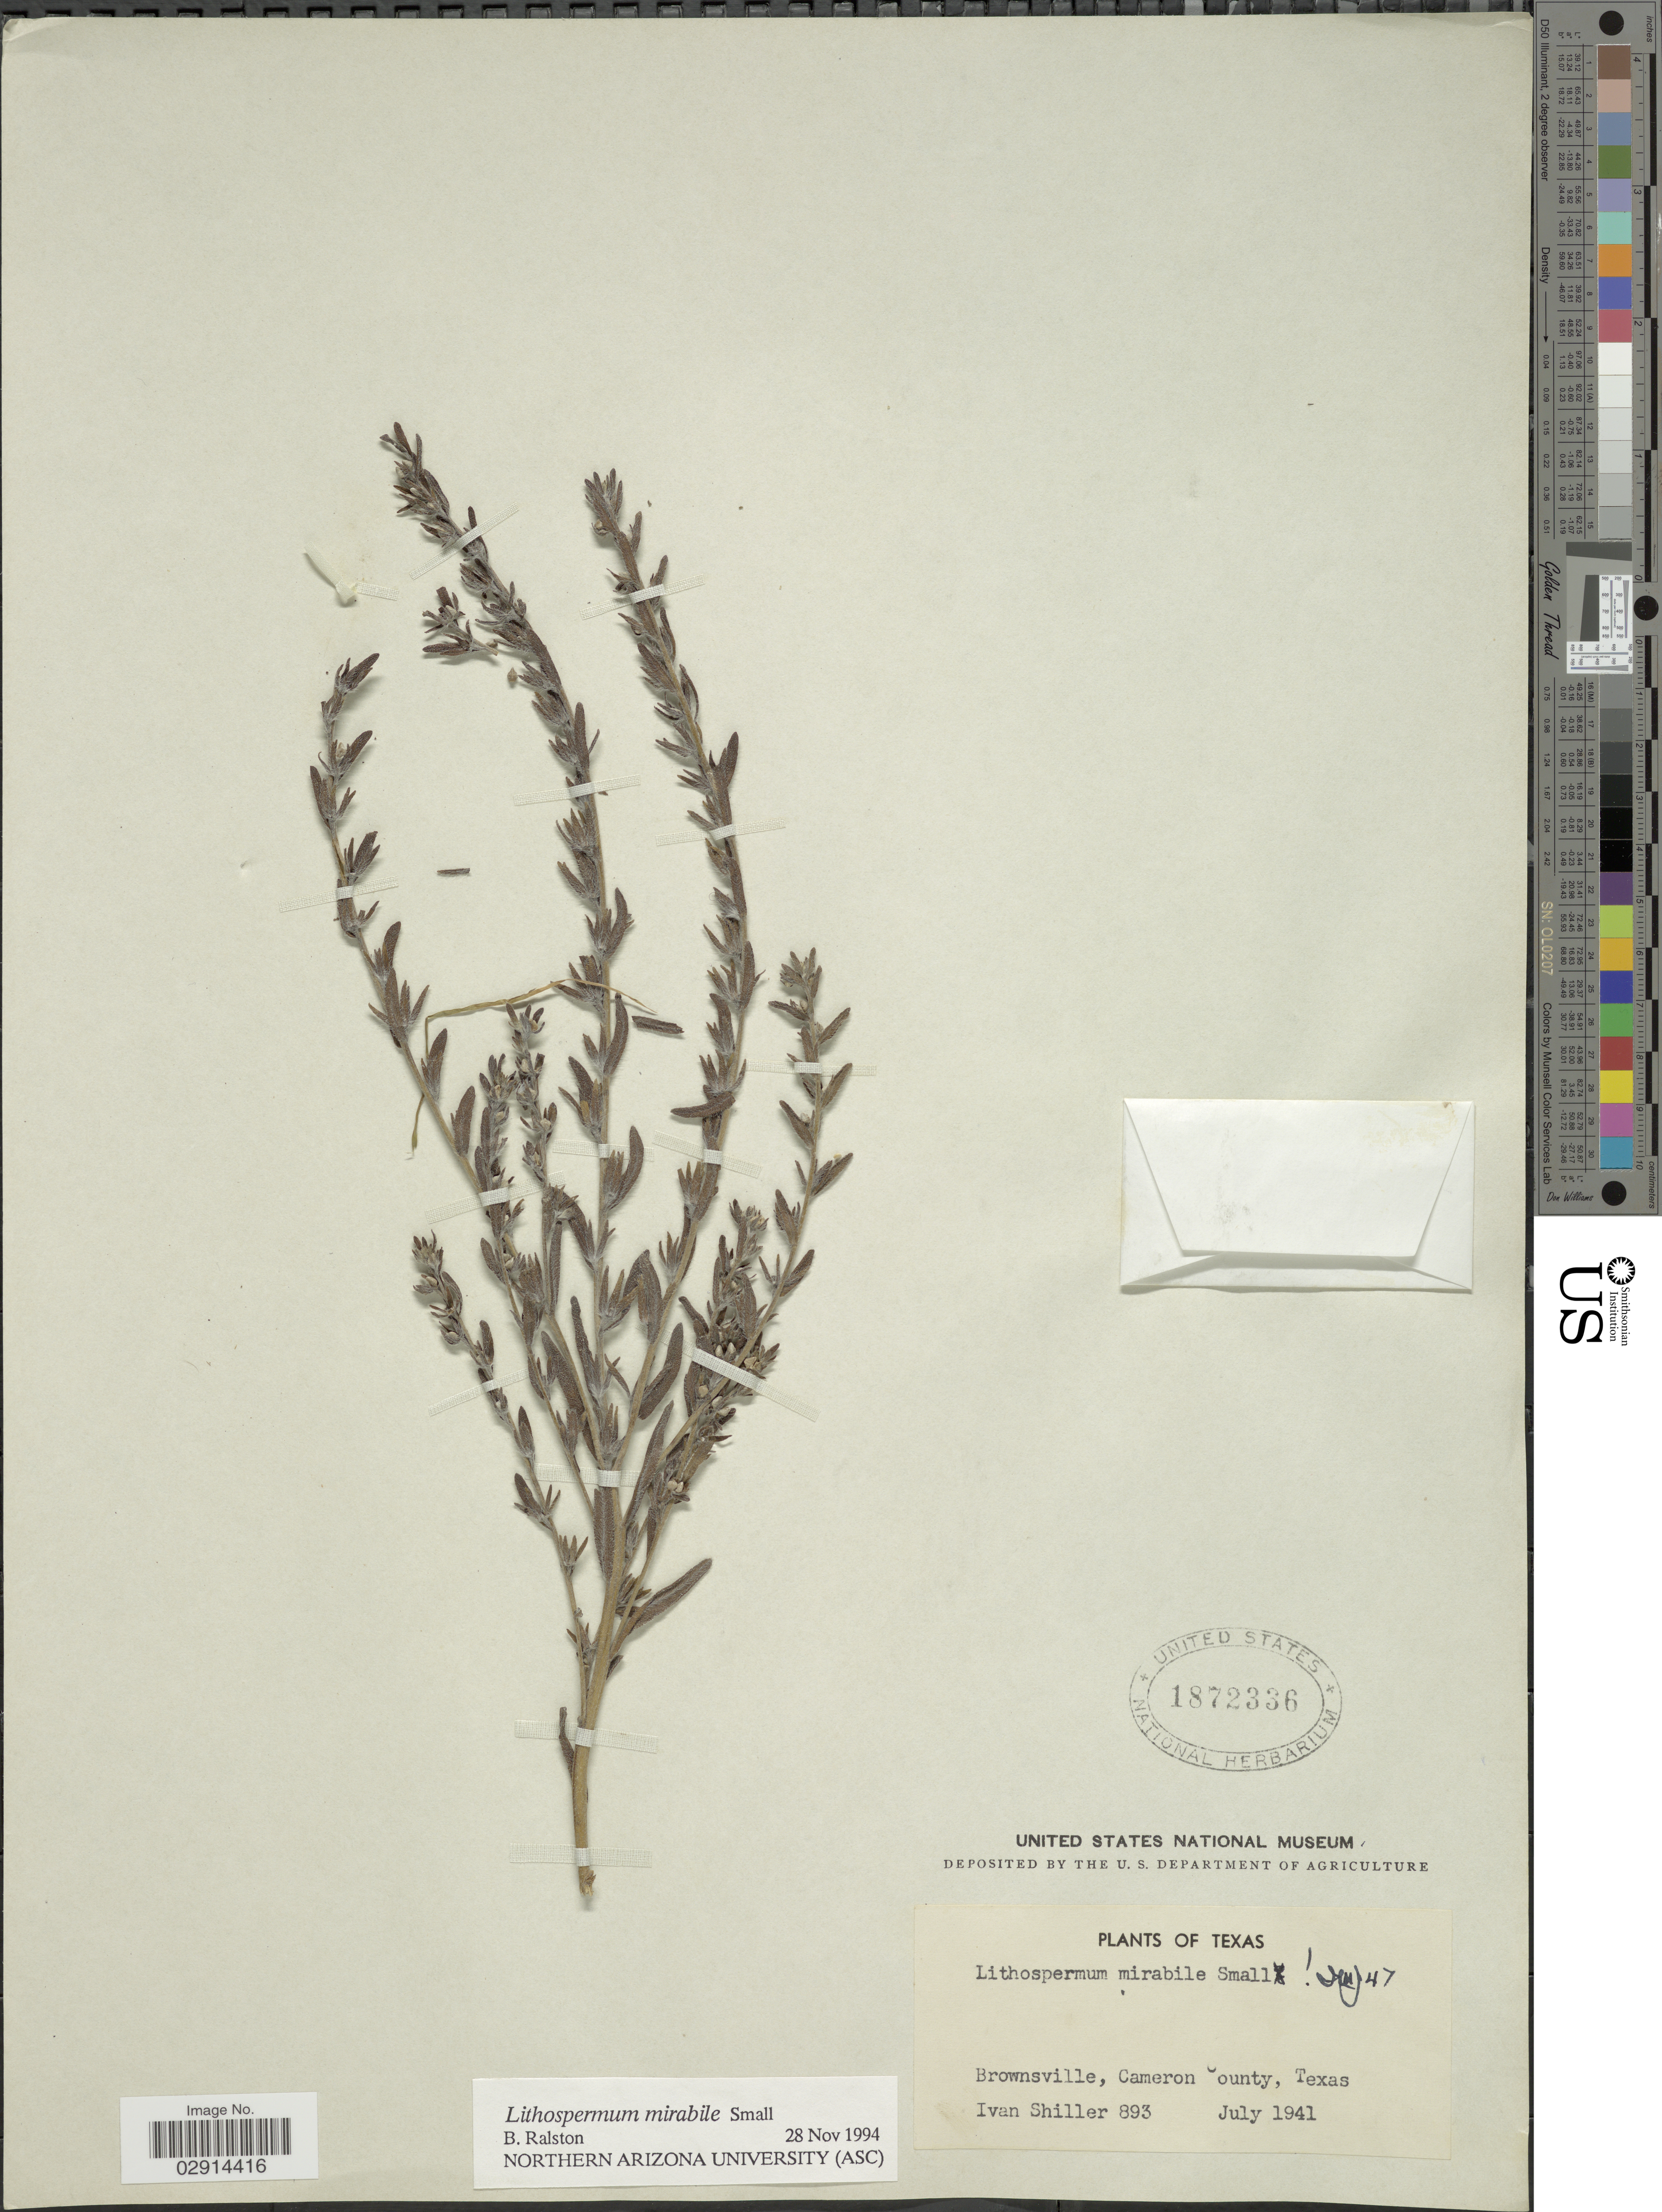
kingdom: Plantae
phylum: Tracheophyta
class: Magnoliopsida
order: Boraginales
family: Boraginaceae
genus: Lithospermum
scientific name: Lithospermum mirabile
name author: Small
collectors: I. Shiller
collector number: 893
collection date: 1941-07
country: United States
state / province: Texas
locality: Brownsville, Cameron County.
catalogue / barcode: US 1872336